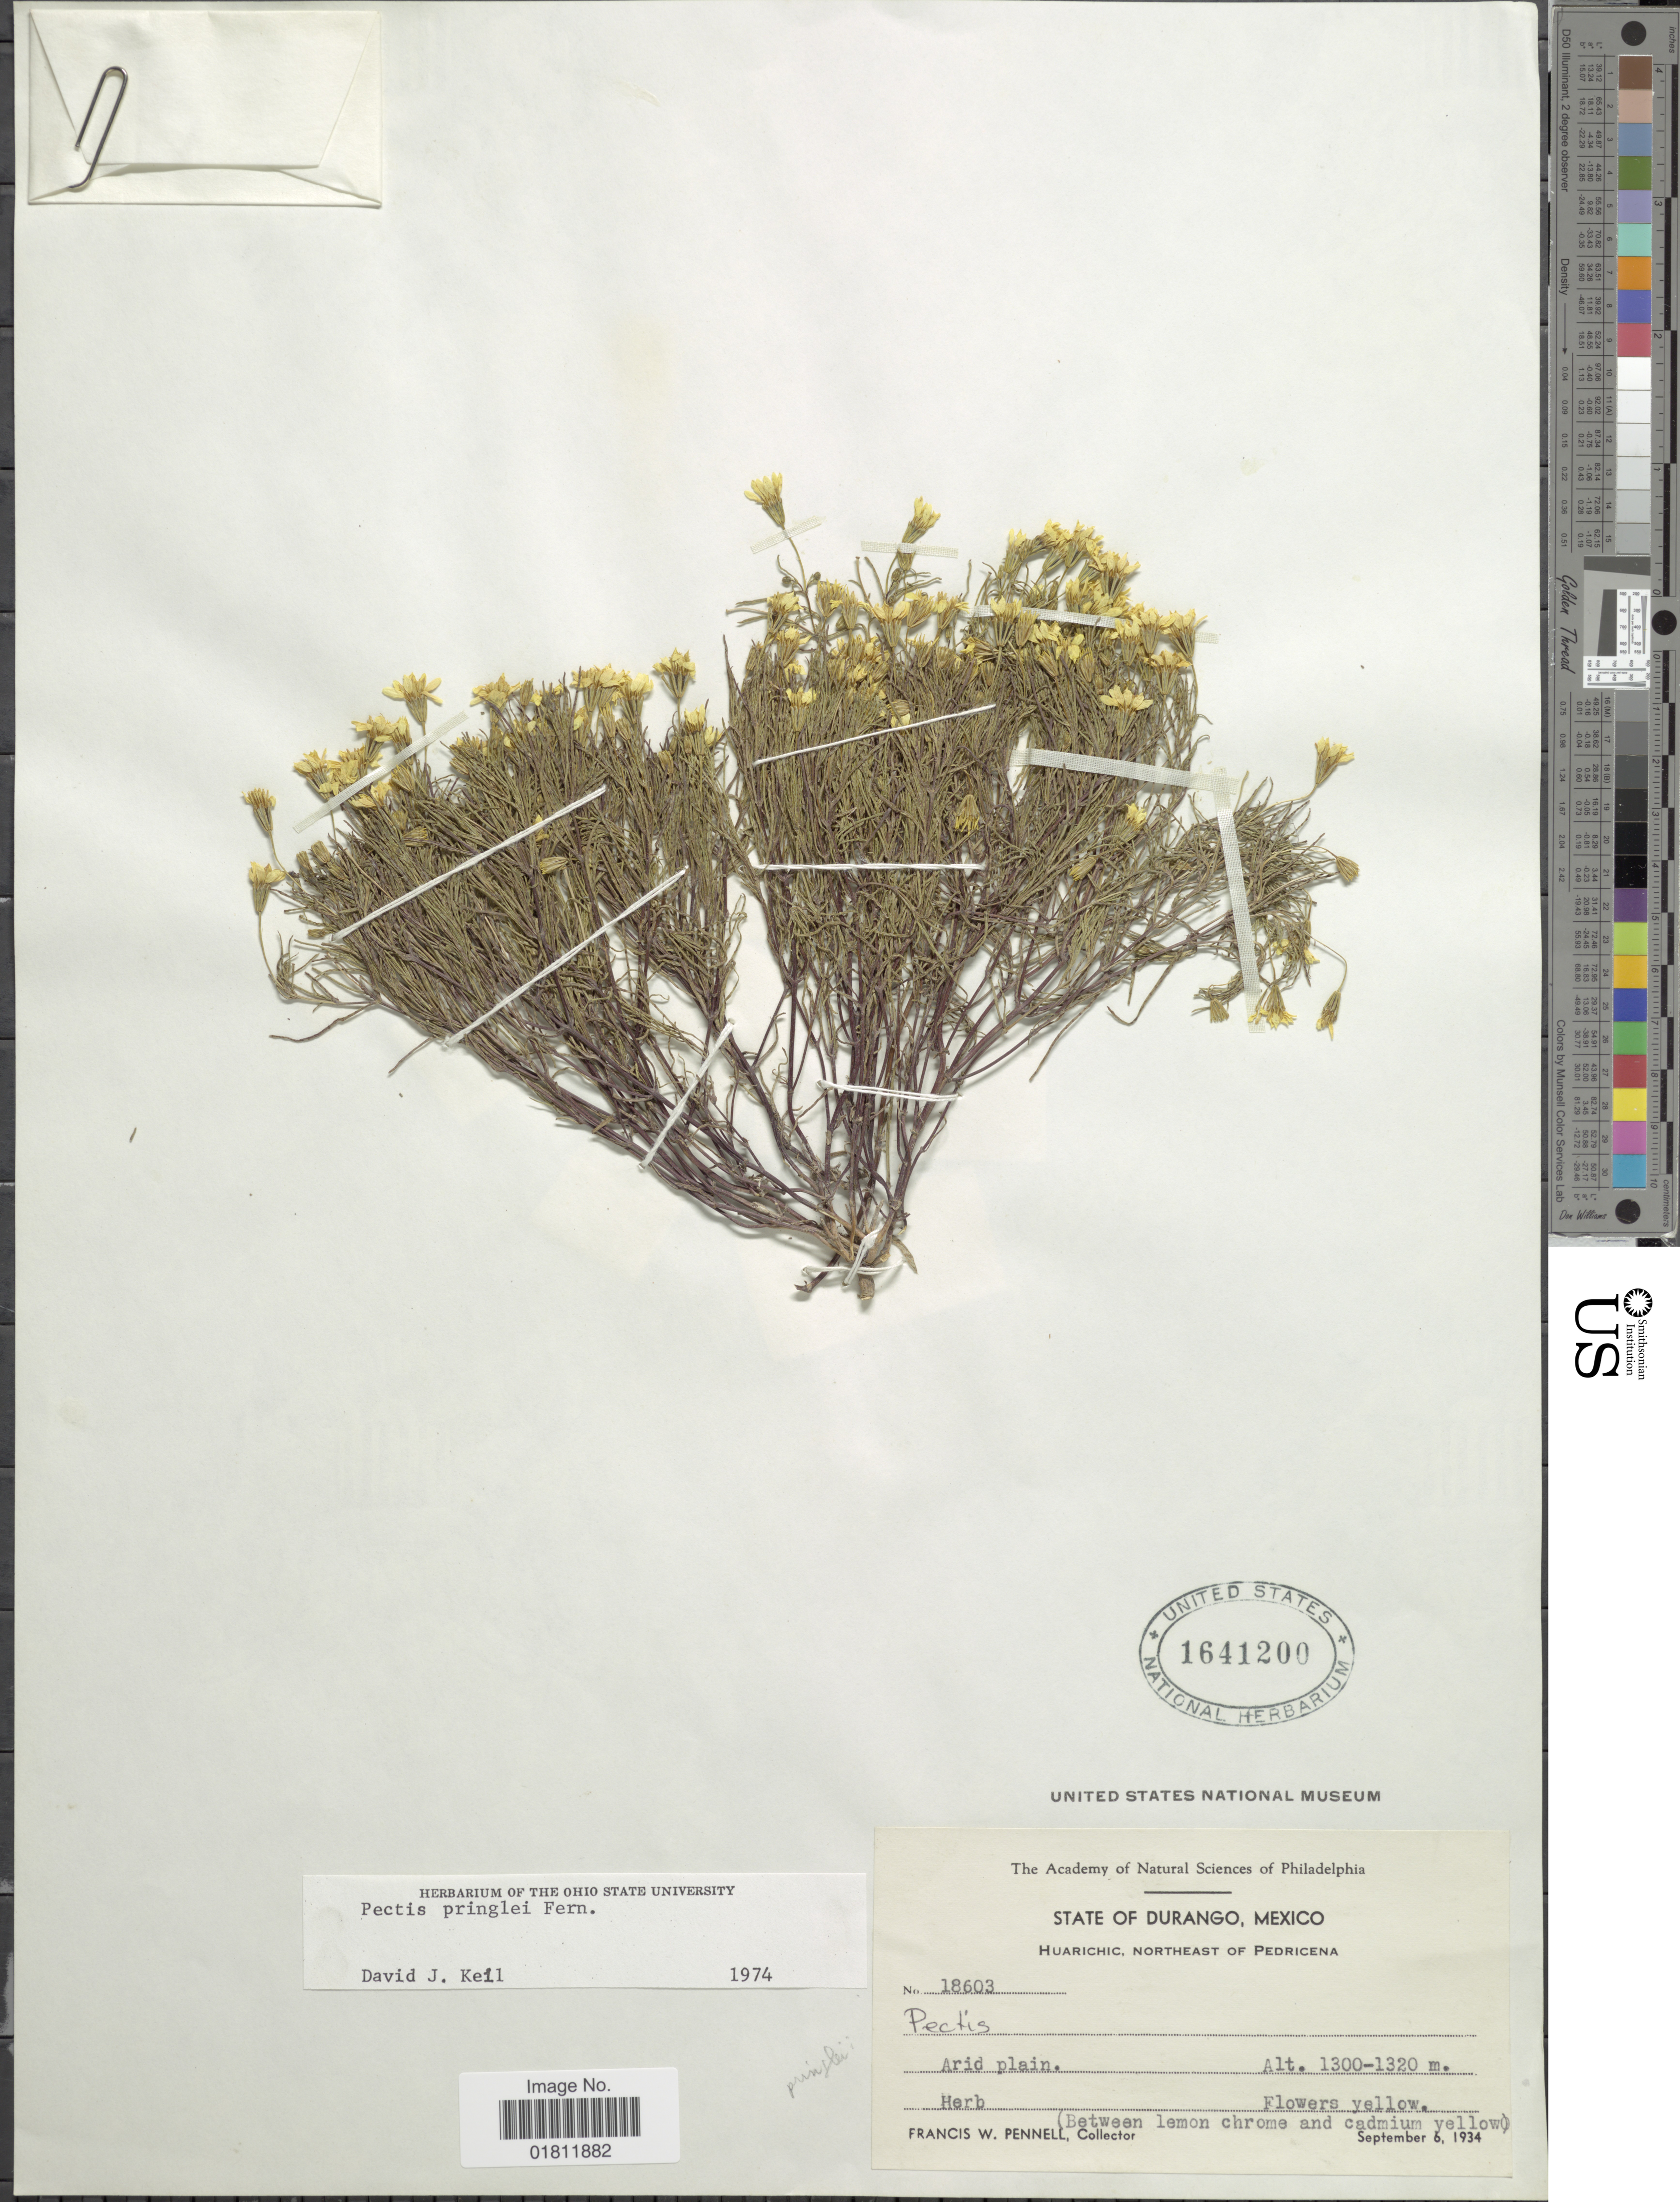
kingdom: Plantae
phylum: Tracheophyta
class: Magnoliopsida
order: Asterales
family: Asteraceae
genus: Pectis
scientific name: Pectis pringlei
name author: Fernald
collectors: F. W. Pennell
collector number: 18603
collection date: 1934-09-06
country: Mexico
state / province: Durango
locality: State of Durango, Mexico.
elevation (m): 1300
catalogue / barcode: US 1641200